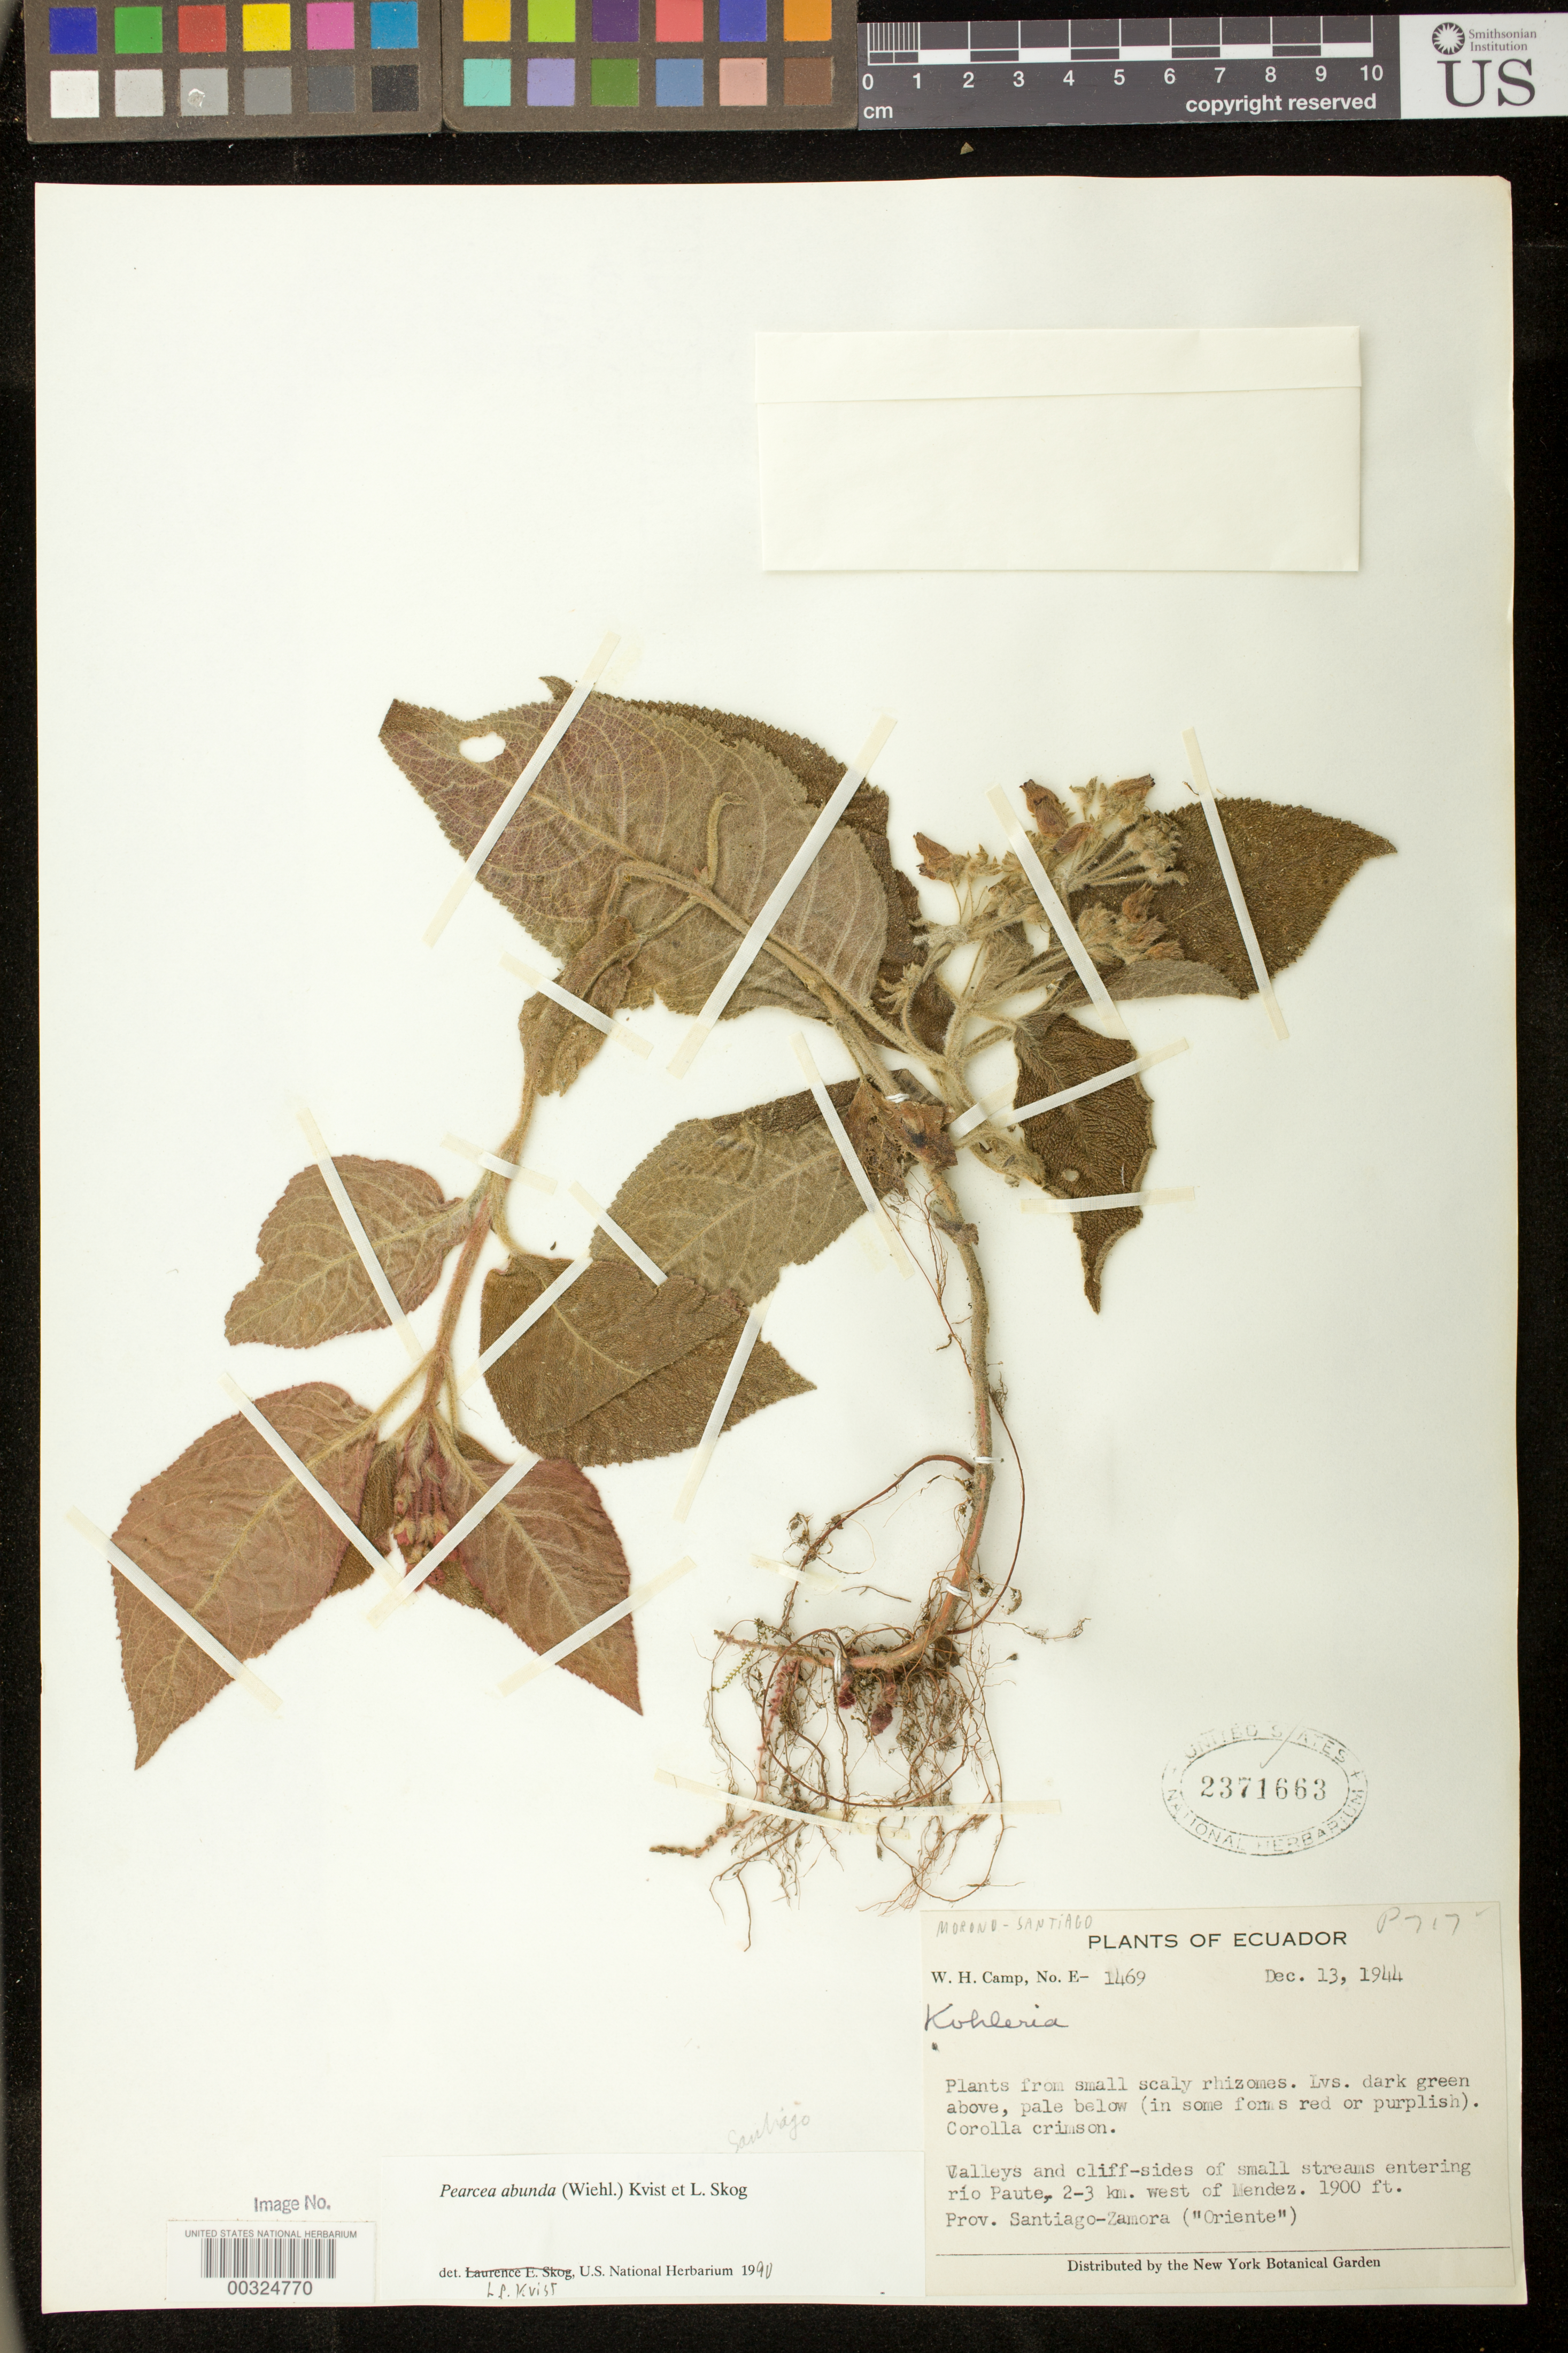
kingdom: Plantae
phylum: Tracheophyta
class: Magnoliopsida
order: Lamiales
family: Gesneriaceae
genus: Pearcea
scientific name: Pearcea abunda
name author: (Wiehler) L.P. Kvist & L.E. Skog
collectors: W. H. Camp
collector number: E- 1469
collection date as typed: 13 Dec 1944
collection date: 1944-12-13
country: Ecuador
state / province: Morona-Santiago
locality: ("Oriente"), 2-3 km W of Mendez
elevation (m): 579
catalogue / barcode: US 2371663